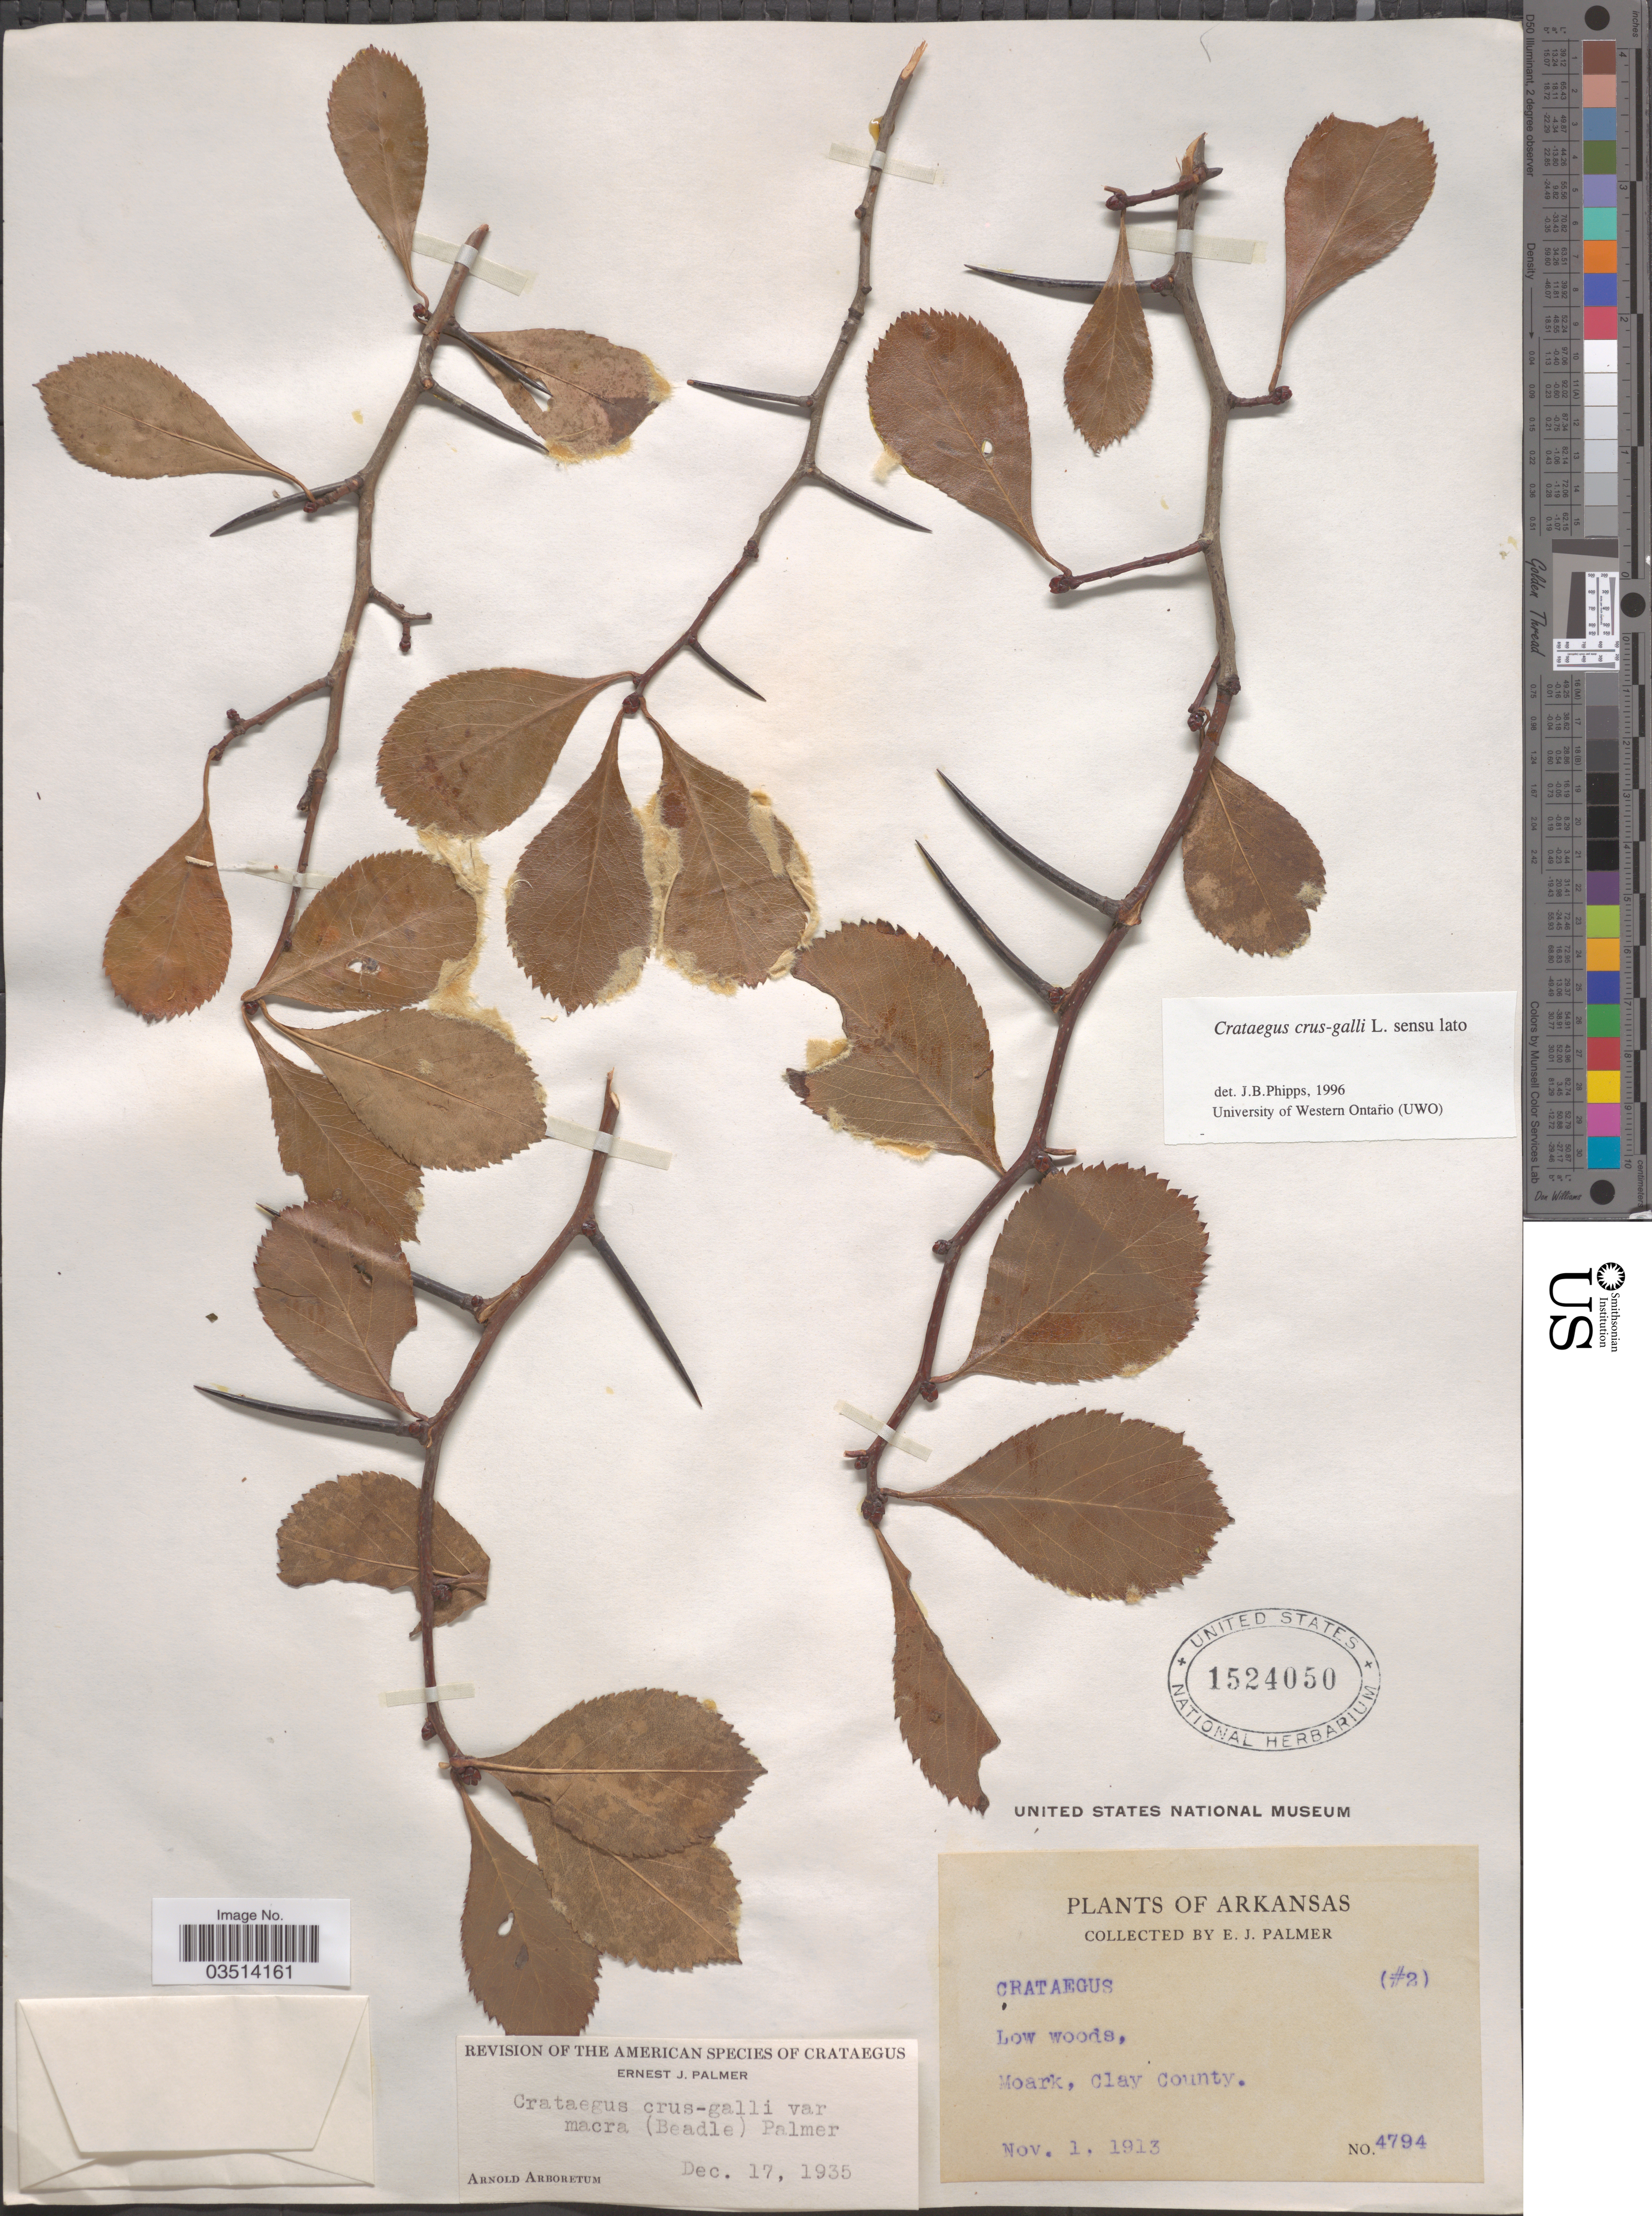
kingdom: Plantae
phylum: Tracheophyta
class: Magnoliopsida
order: Rosales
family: Rosaceae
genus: Crataegus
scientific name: Crataegus crus-galli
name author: L.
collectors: E. J. Palmer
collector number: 4794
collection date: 1913-11-01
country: United States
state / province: Arkansas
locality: Moark, Clay County.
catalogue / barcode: US 1524050